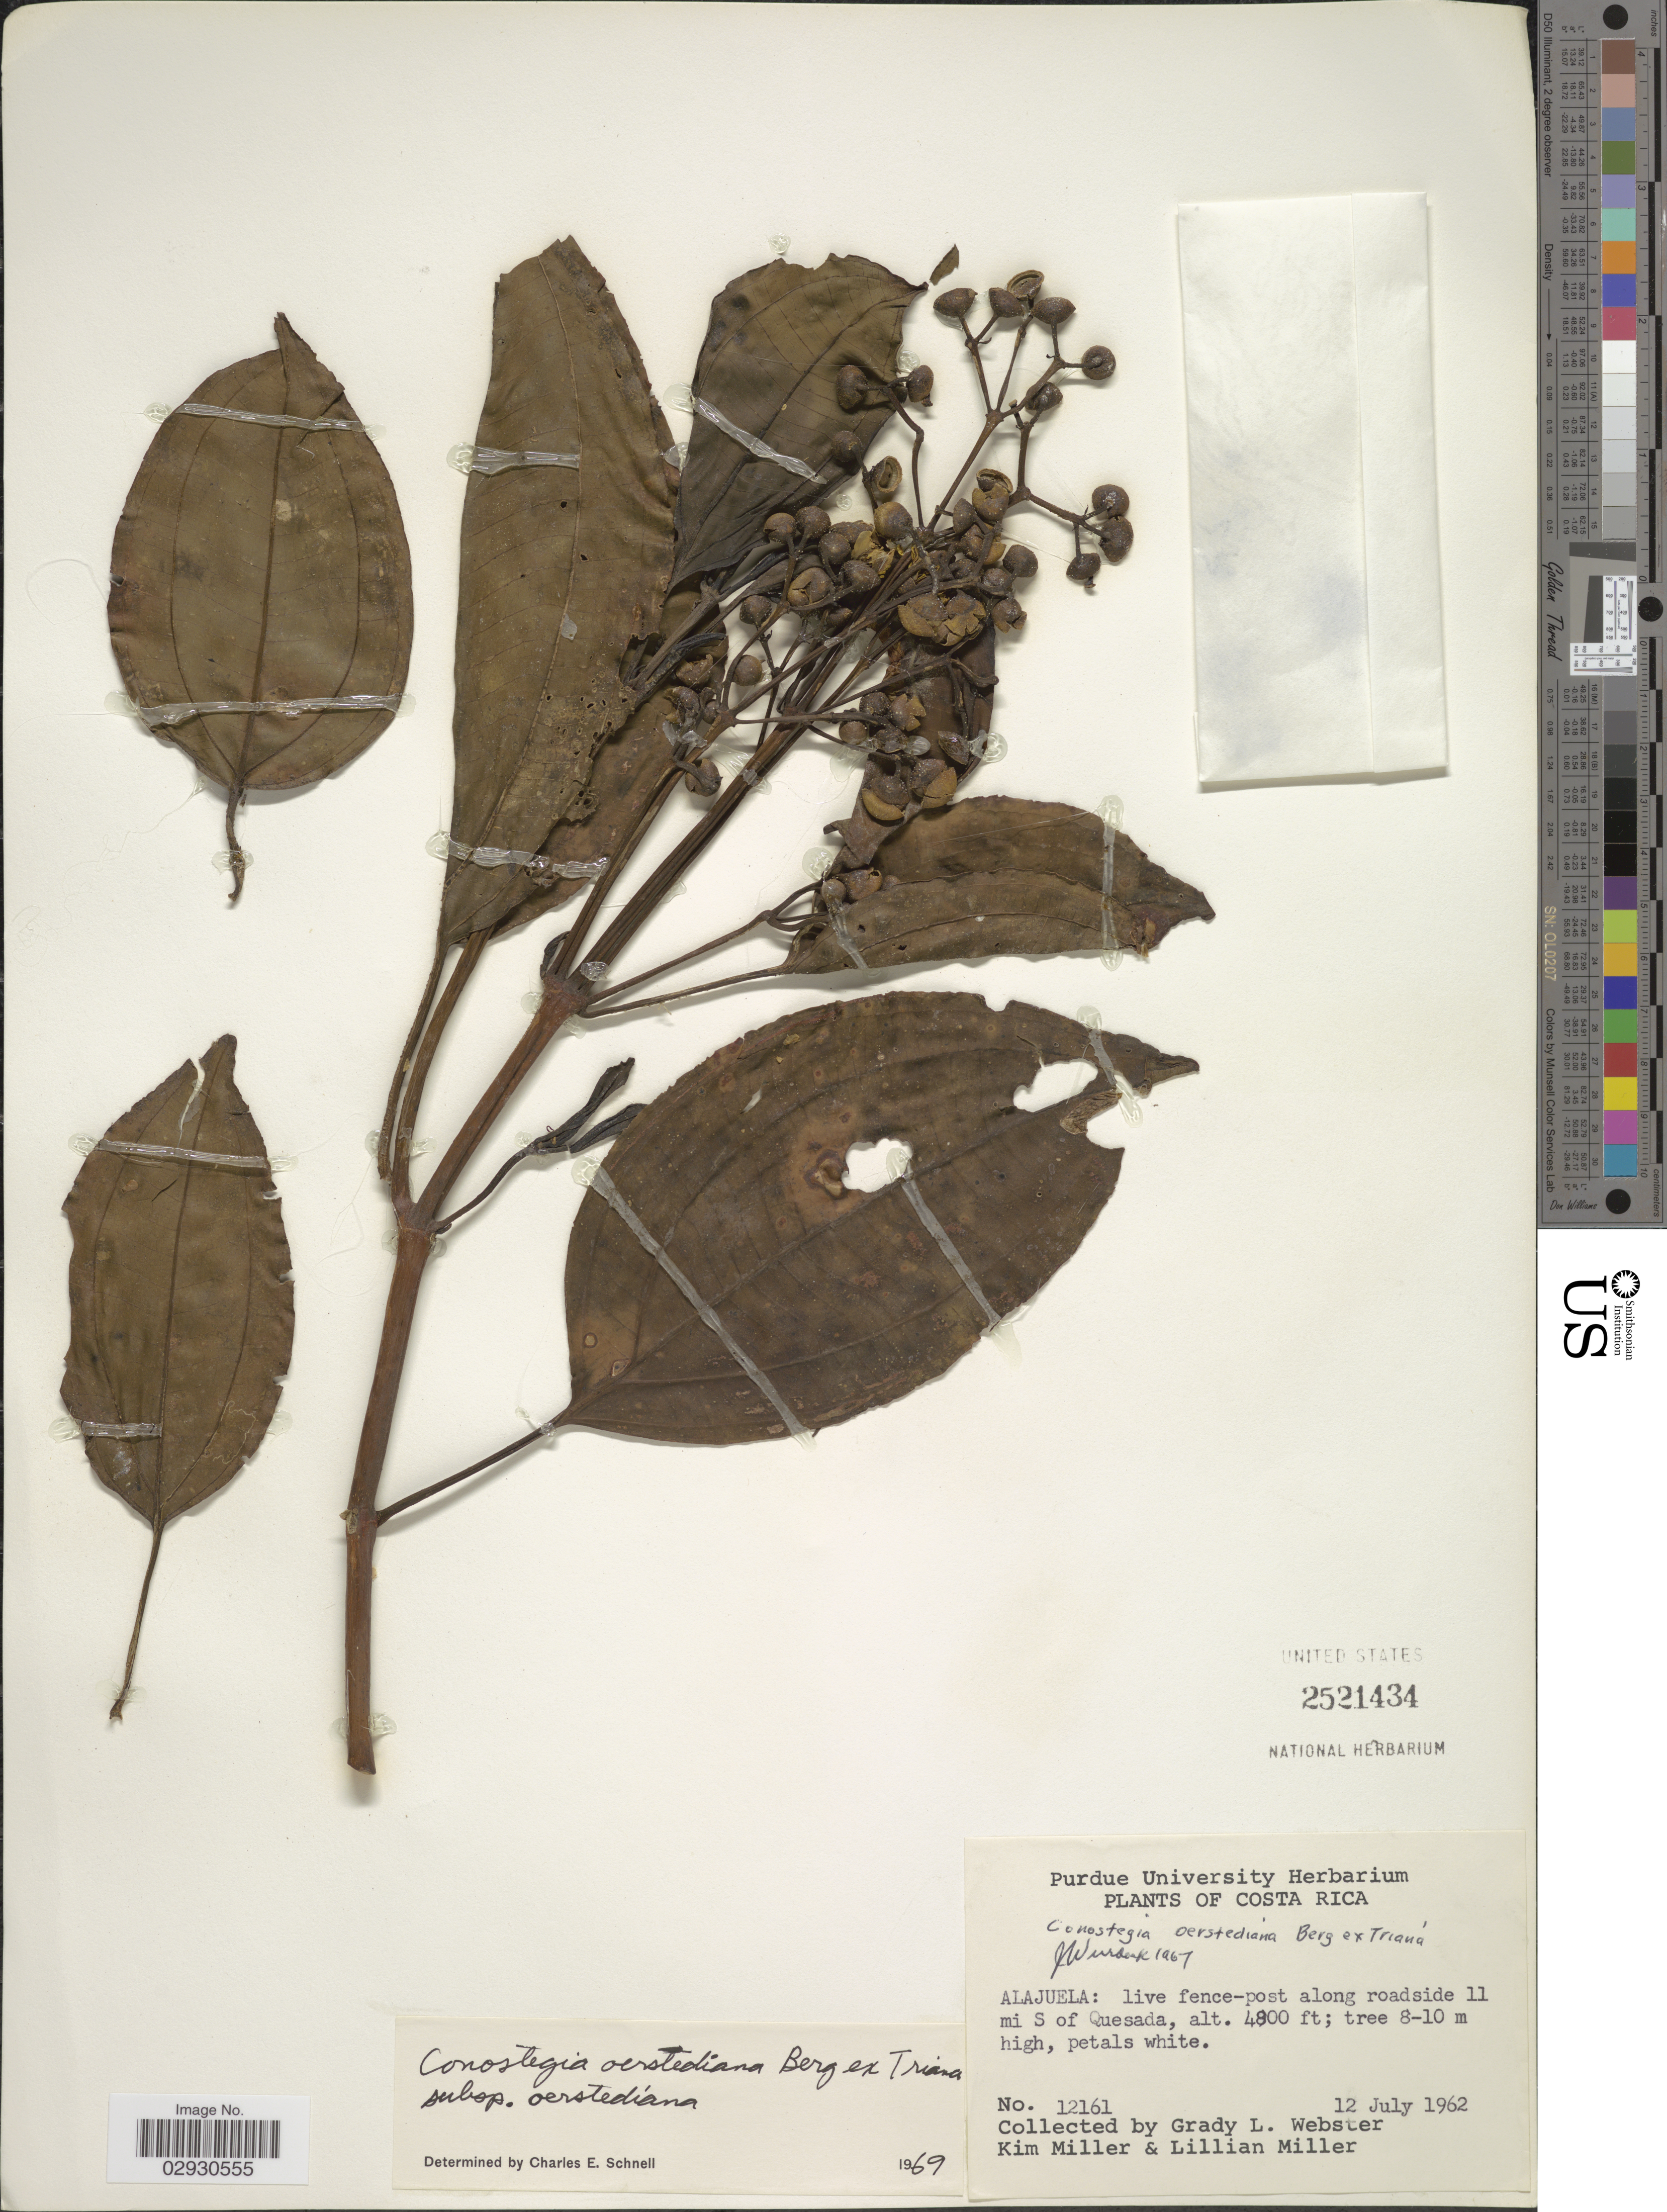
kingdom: Plantae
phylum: Tracheophyta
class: Magnoliopsida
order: Myrtales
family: Melastomataceae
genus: Conostegia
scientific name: Conostegia oerstediana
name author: O. Berg ex Triana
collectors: G. L. Webster, K. Miller & L. Miller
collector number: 12161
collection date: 1962-07-12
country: Costa Rica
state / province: Alajuela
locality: Live fence-post along roadside 11 mi S of Quesada.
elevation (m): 1463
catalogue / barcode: US 2521434